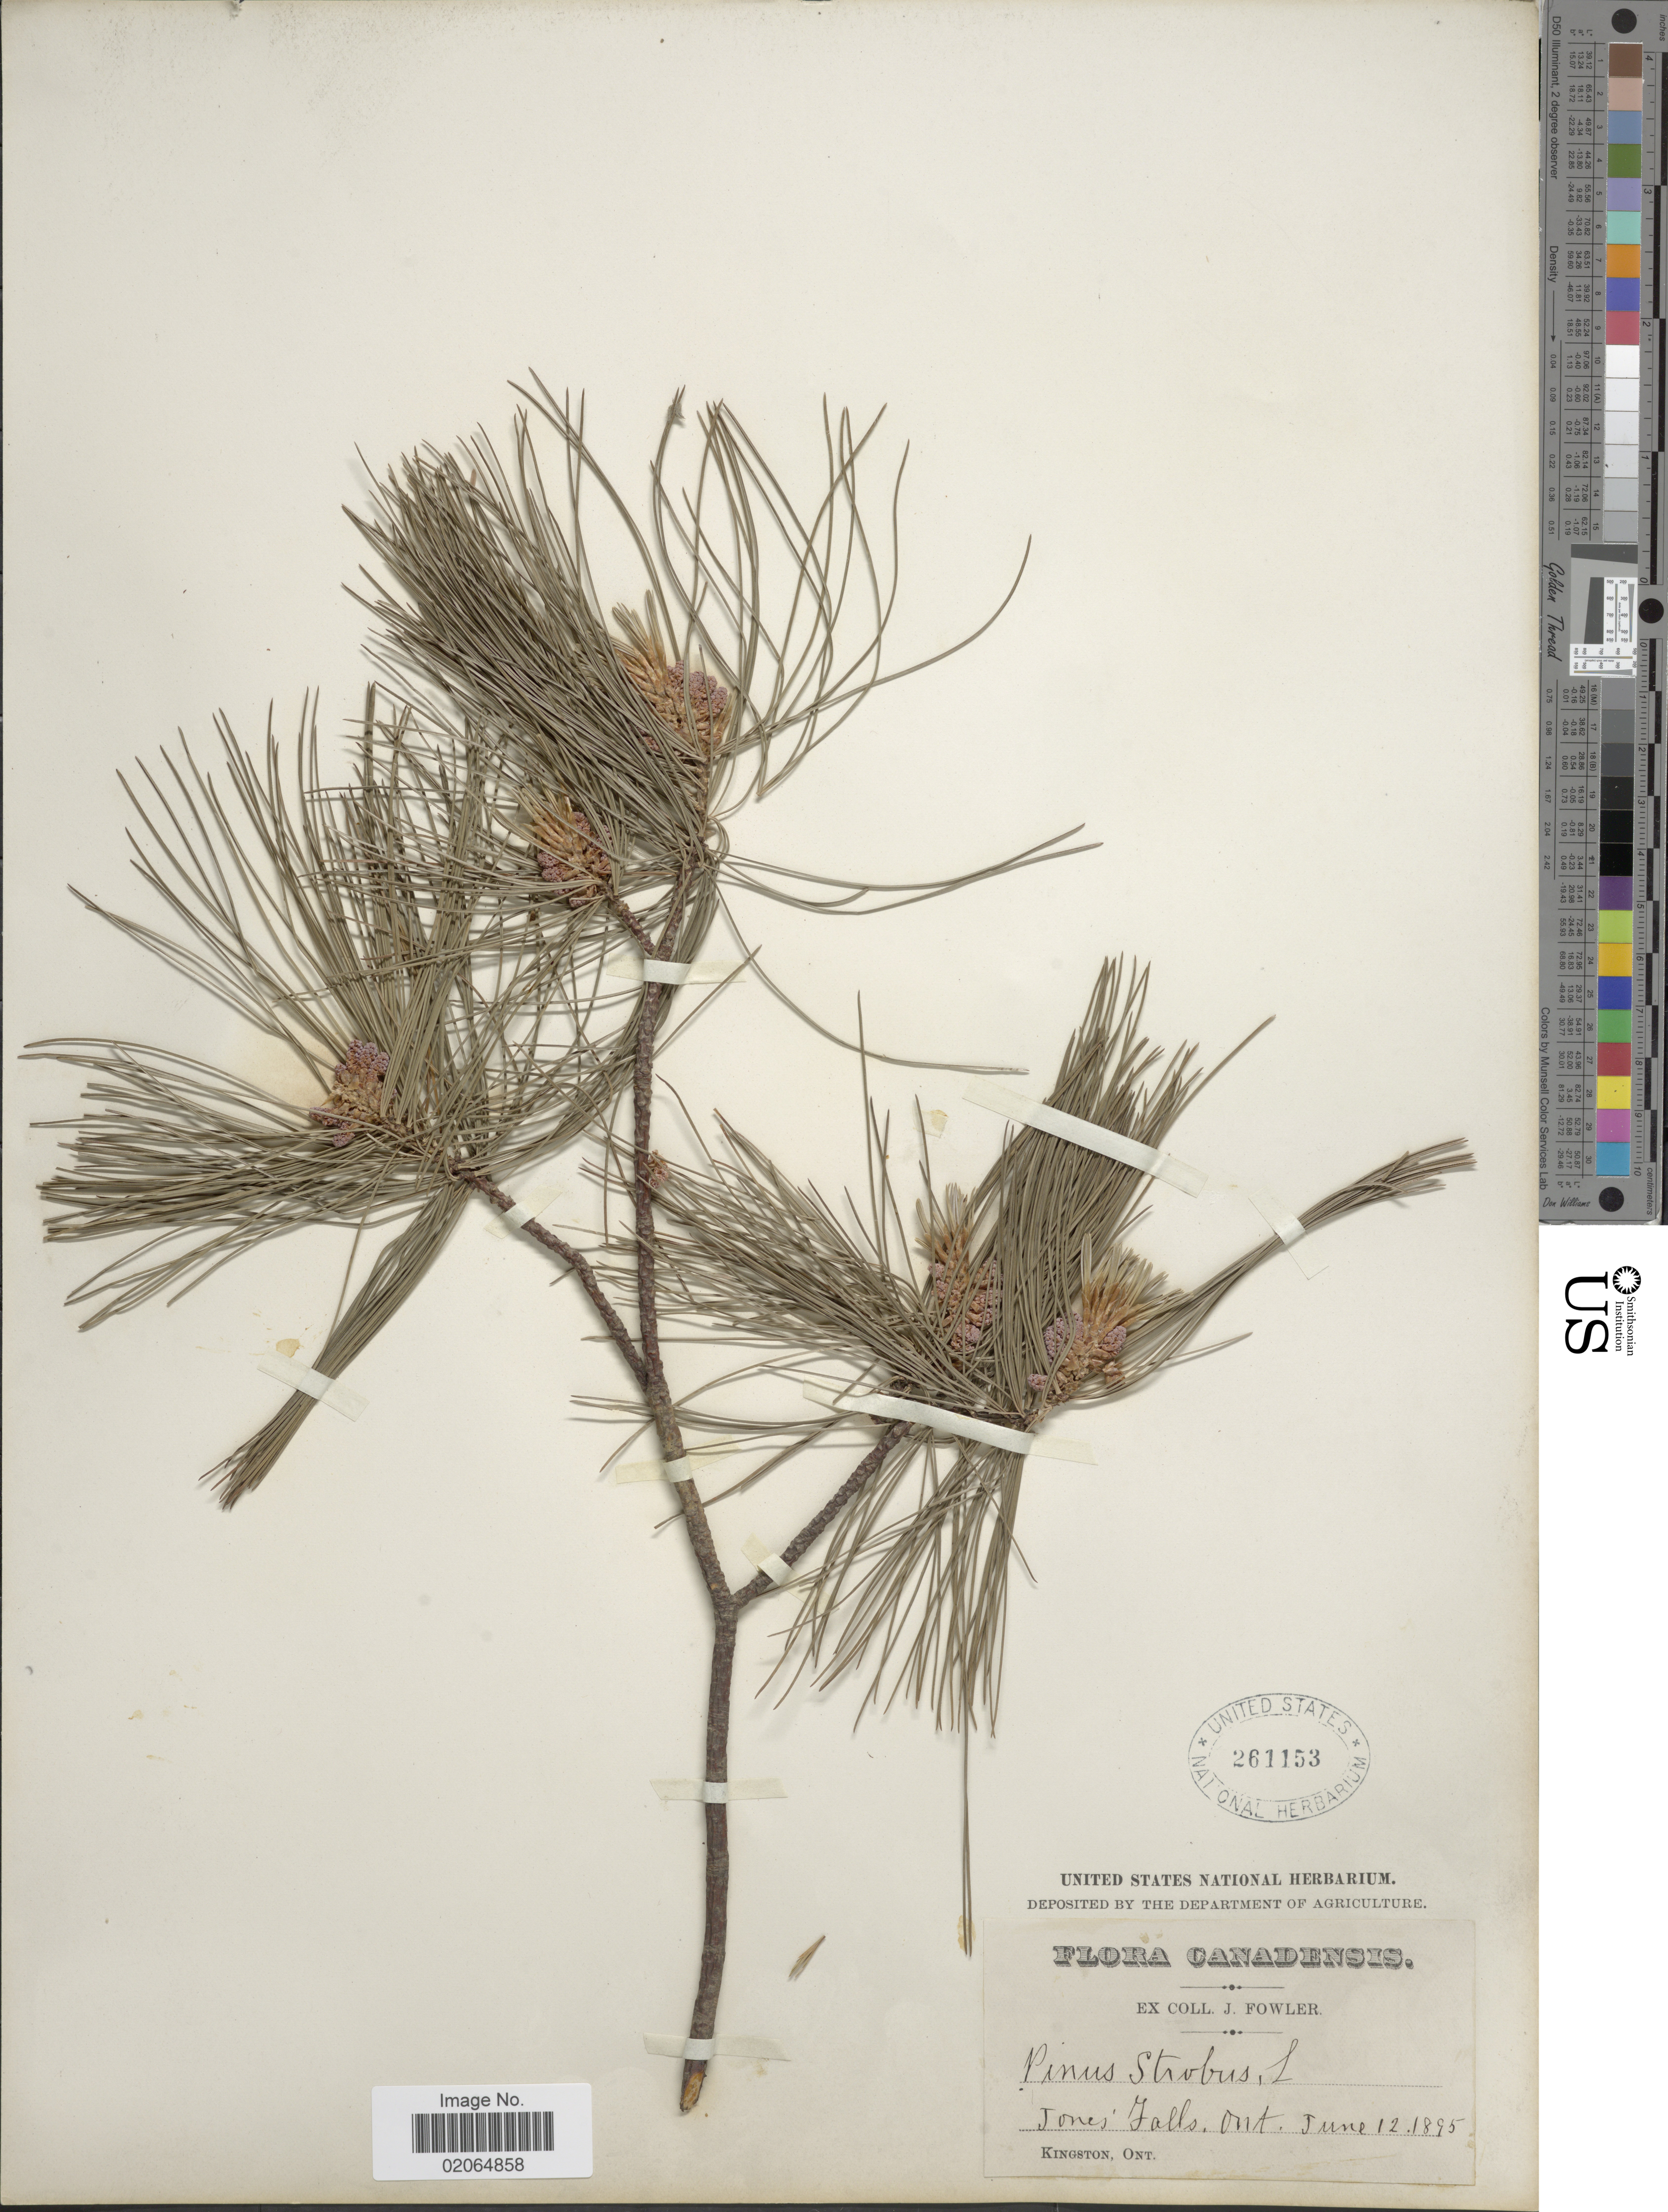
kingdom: Plantae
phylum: Tracheophyta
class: Pinopsida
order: Pinales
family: Pinaceae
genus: Pinus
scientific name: Pinus strobus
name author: L.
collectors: ex herb. J. Fowler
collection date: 1895-06-12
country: Canada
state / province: Ontario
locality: Jones Falls, Kingston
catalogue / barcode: US 261153